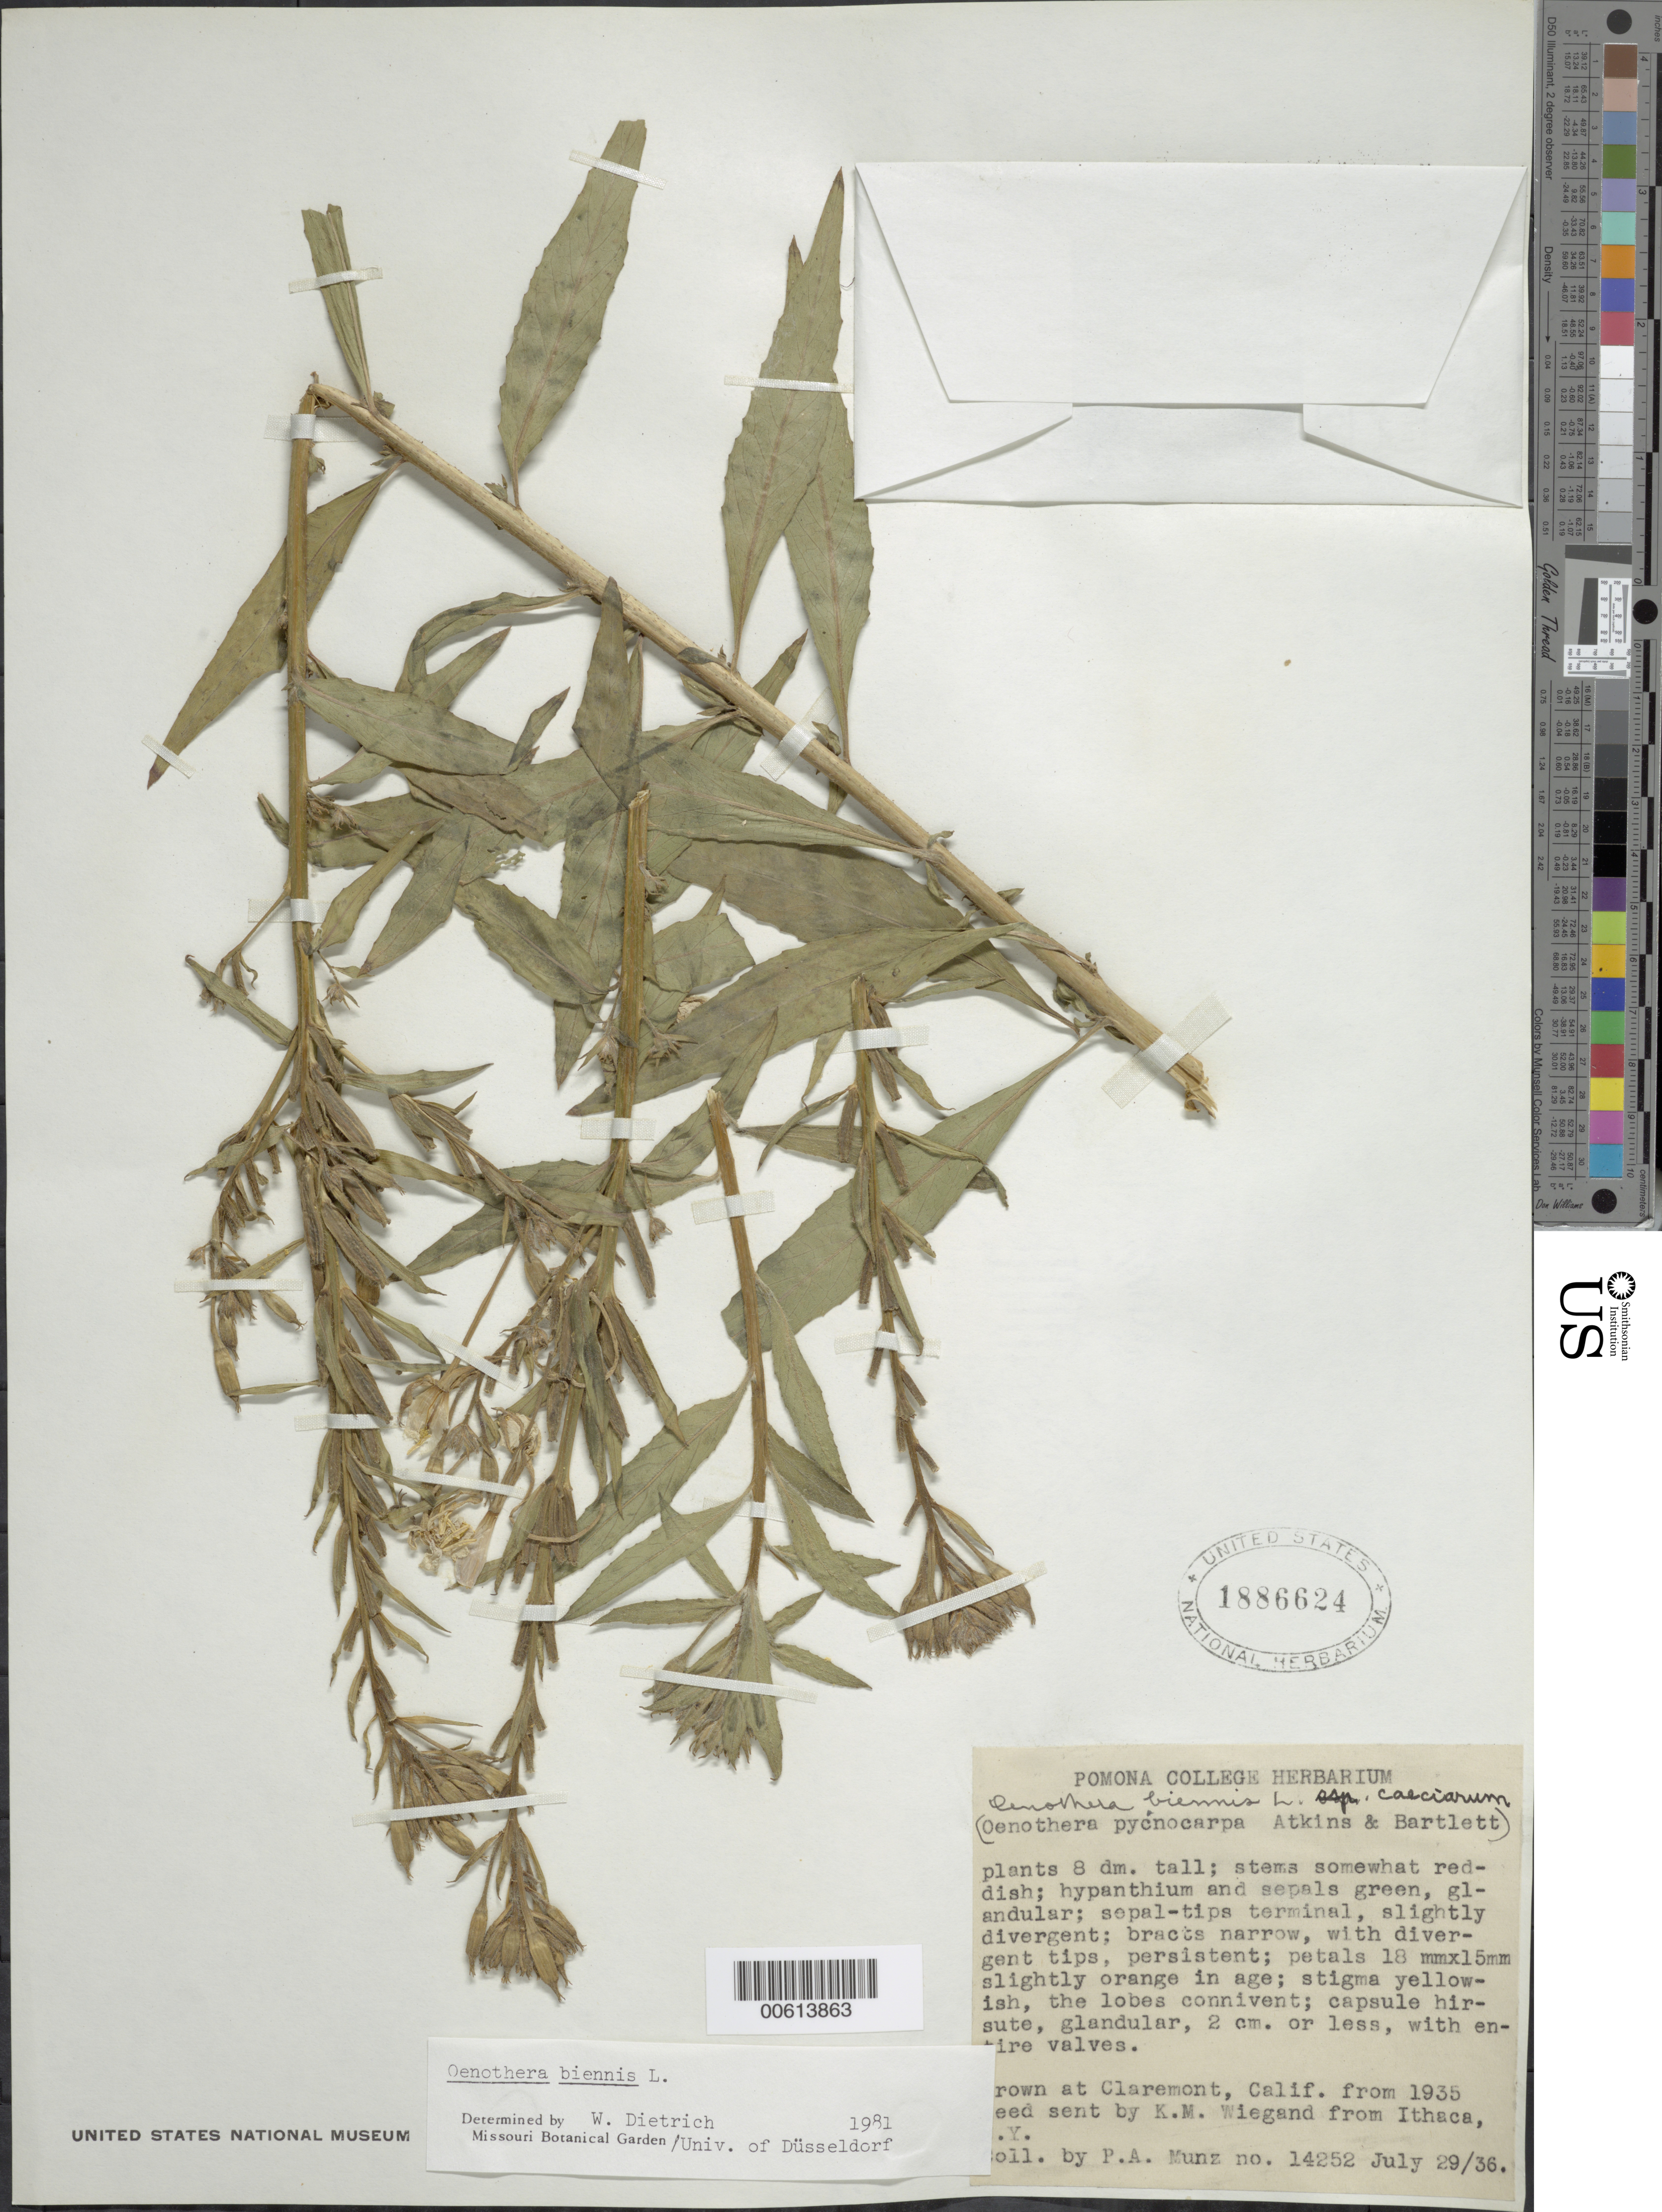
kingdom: Plantae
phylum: Tracheophyta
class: Magnoliopsida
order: Myrtales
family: Onagraceae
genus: Oenothera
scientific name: Oenothera biennis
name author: L.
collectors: P. A. Munz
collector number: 14252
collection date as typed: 29 Jul 1936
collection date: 1936-07-29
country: United States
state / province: California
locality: Claremont, Pomona College Herbarium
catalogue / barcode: US 1886624